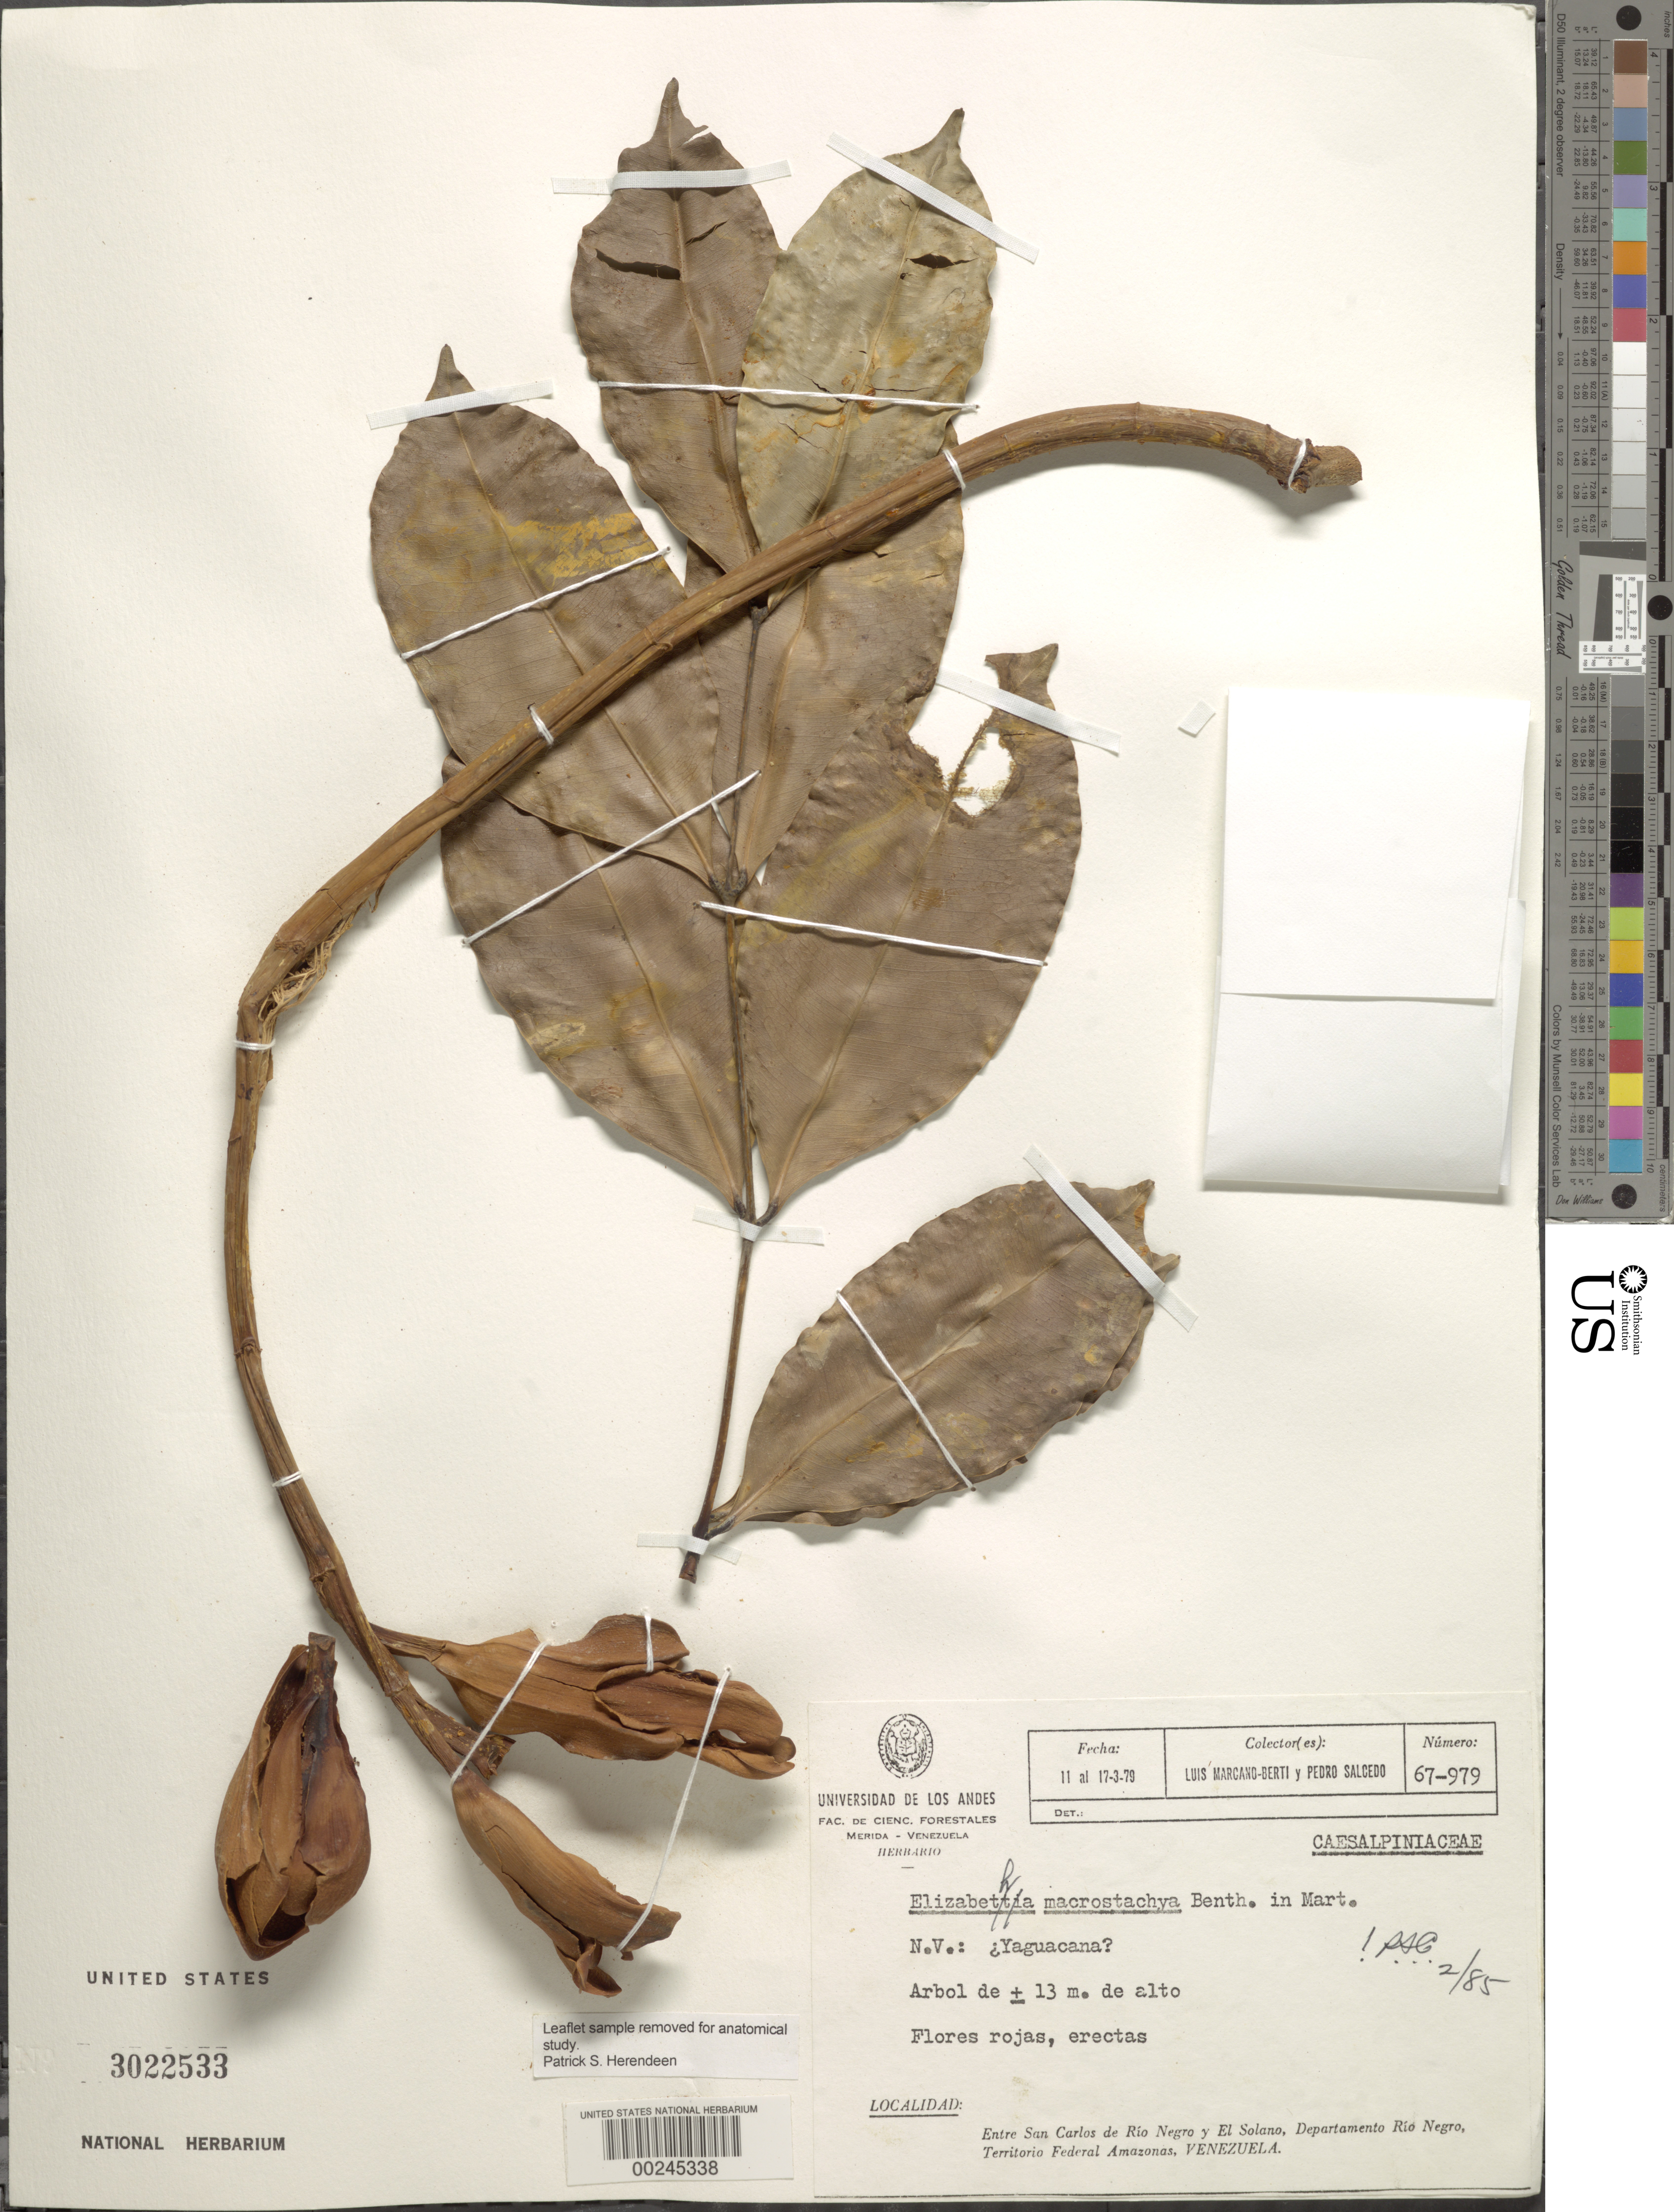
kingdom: Plantae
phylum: Tracheophyta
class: Magnoliopsida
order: Fabales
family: Fabaceae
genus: Elizabetha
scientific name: Elizabetha macrostachya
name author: Benth.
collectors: E. J. Marcano F. & P. Salcedo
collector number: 67-979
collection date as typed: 11 Mar 1979 to 17 Mar 1979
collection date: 1979-03-11/1979-03-17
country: Venezuela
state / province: Amazonas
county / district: Rio Negro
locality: Between san carlos de rio negro and el solano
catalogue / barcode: US 3022533